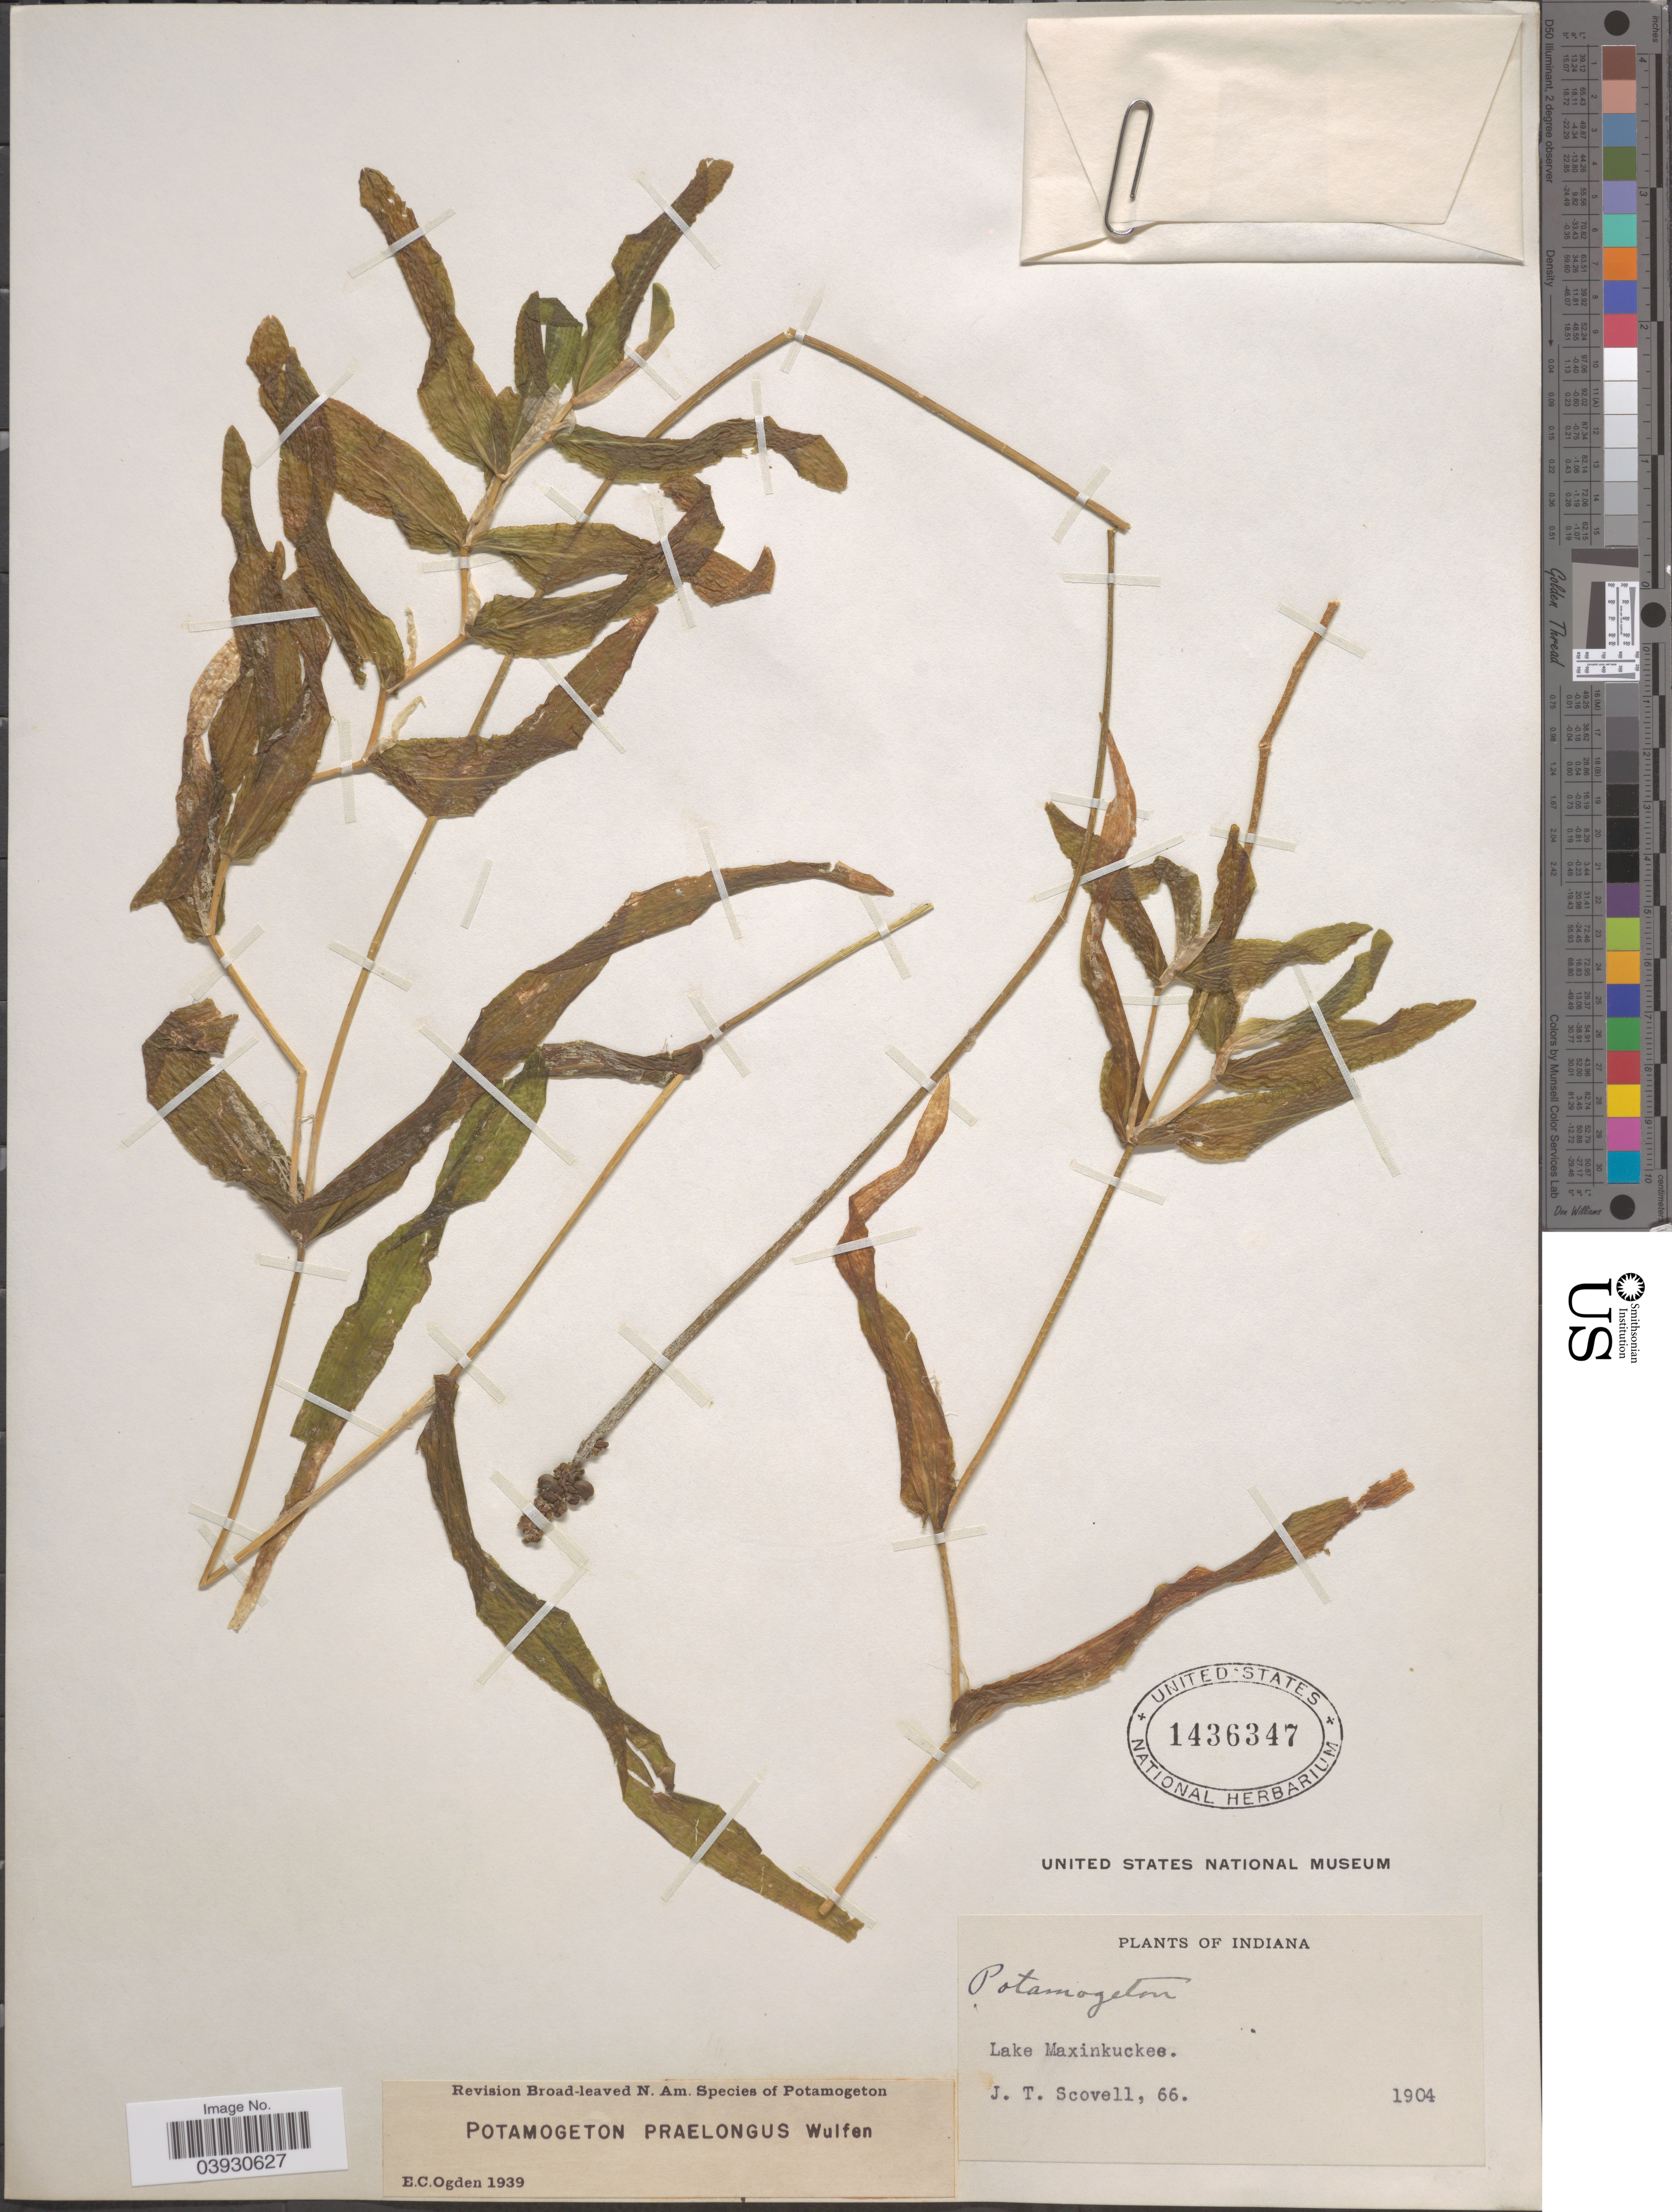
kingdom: Plantae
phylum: Tracheophyta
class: Liliopsida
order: Alismatales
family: Potamogetonaceae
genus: Potamogeton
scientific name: Potamogeton praelongus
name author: Wulfen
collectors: J. T. Scovell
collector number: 66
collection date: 1904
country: United States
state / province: Indiana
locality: Lake Maxinkuckee.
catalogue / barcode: US 1436347